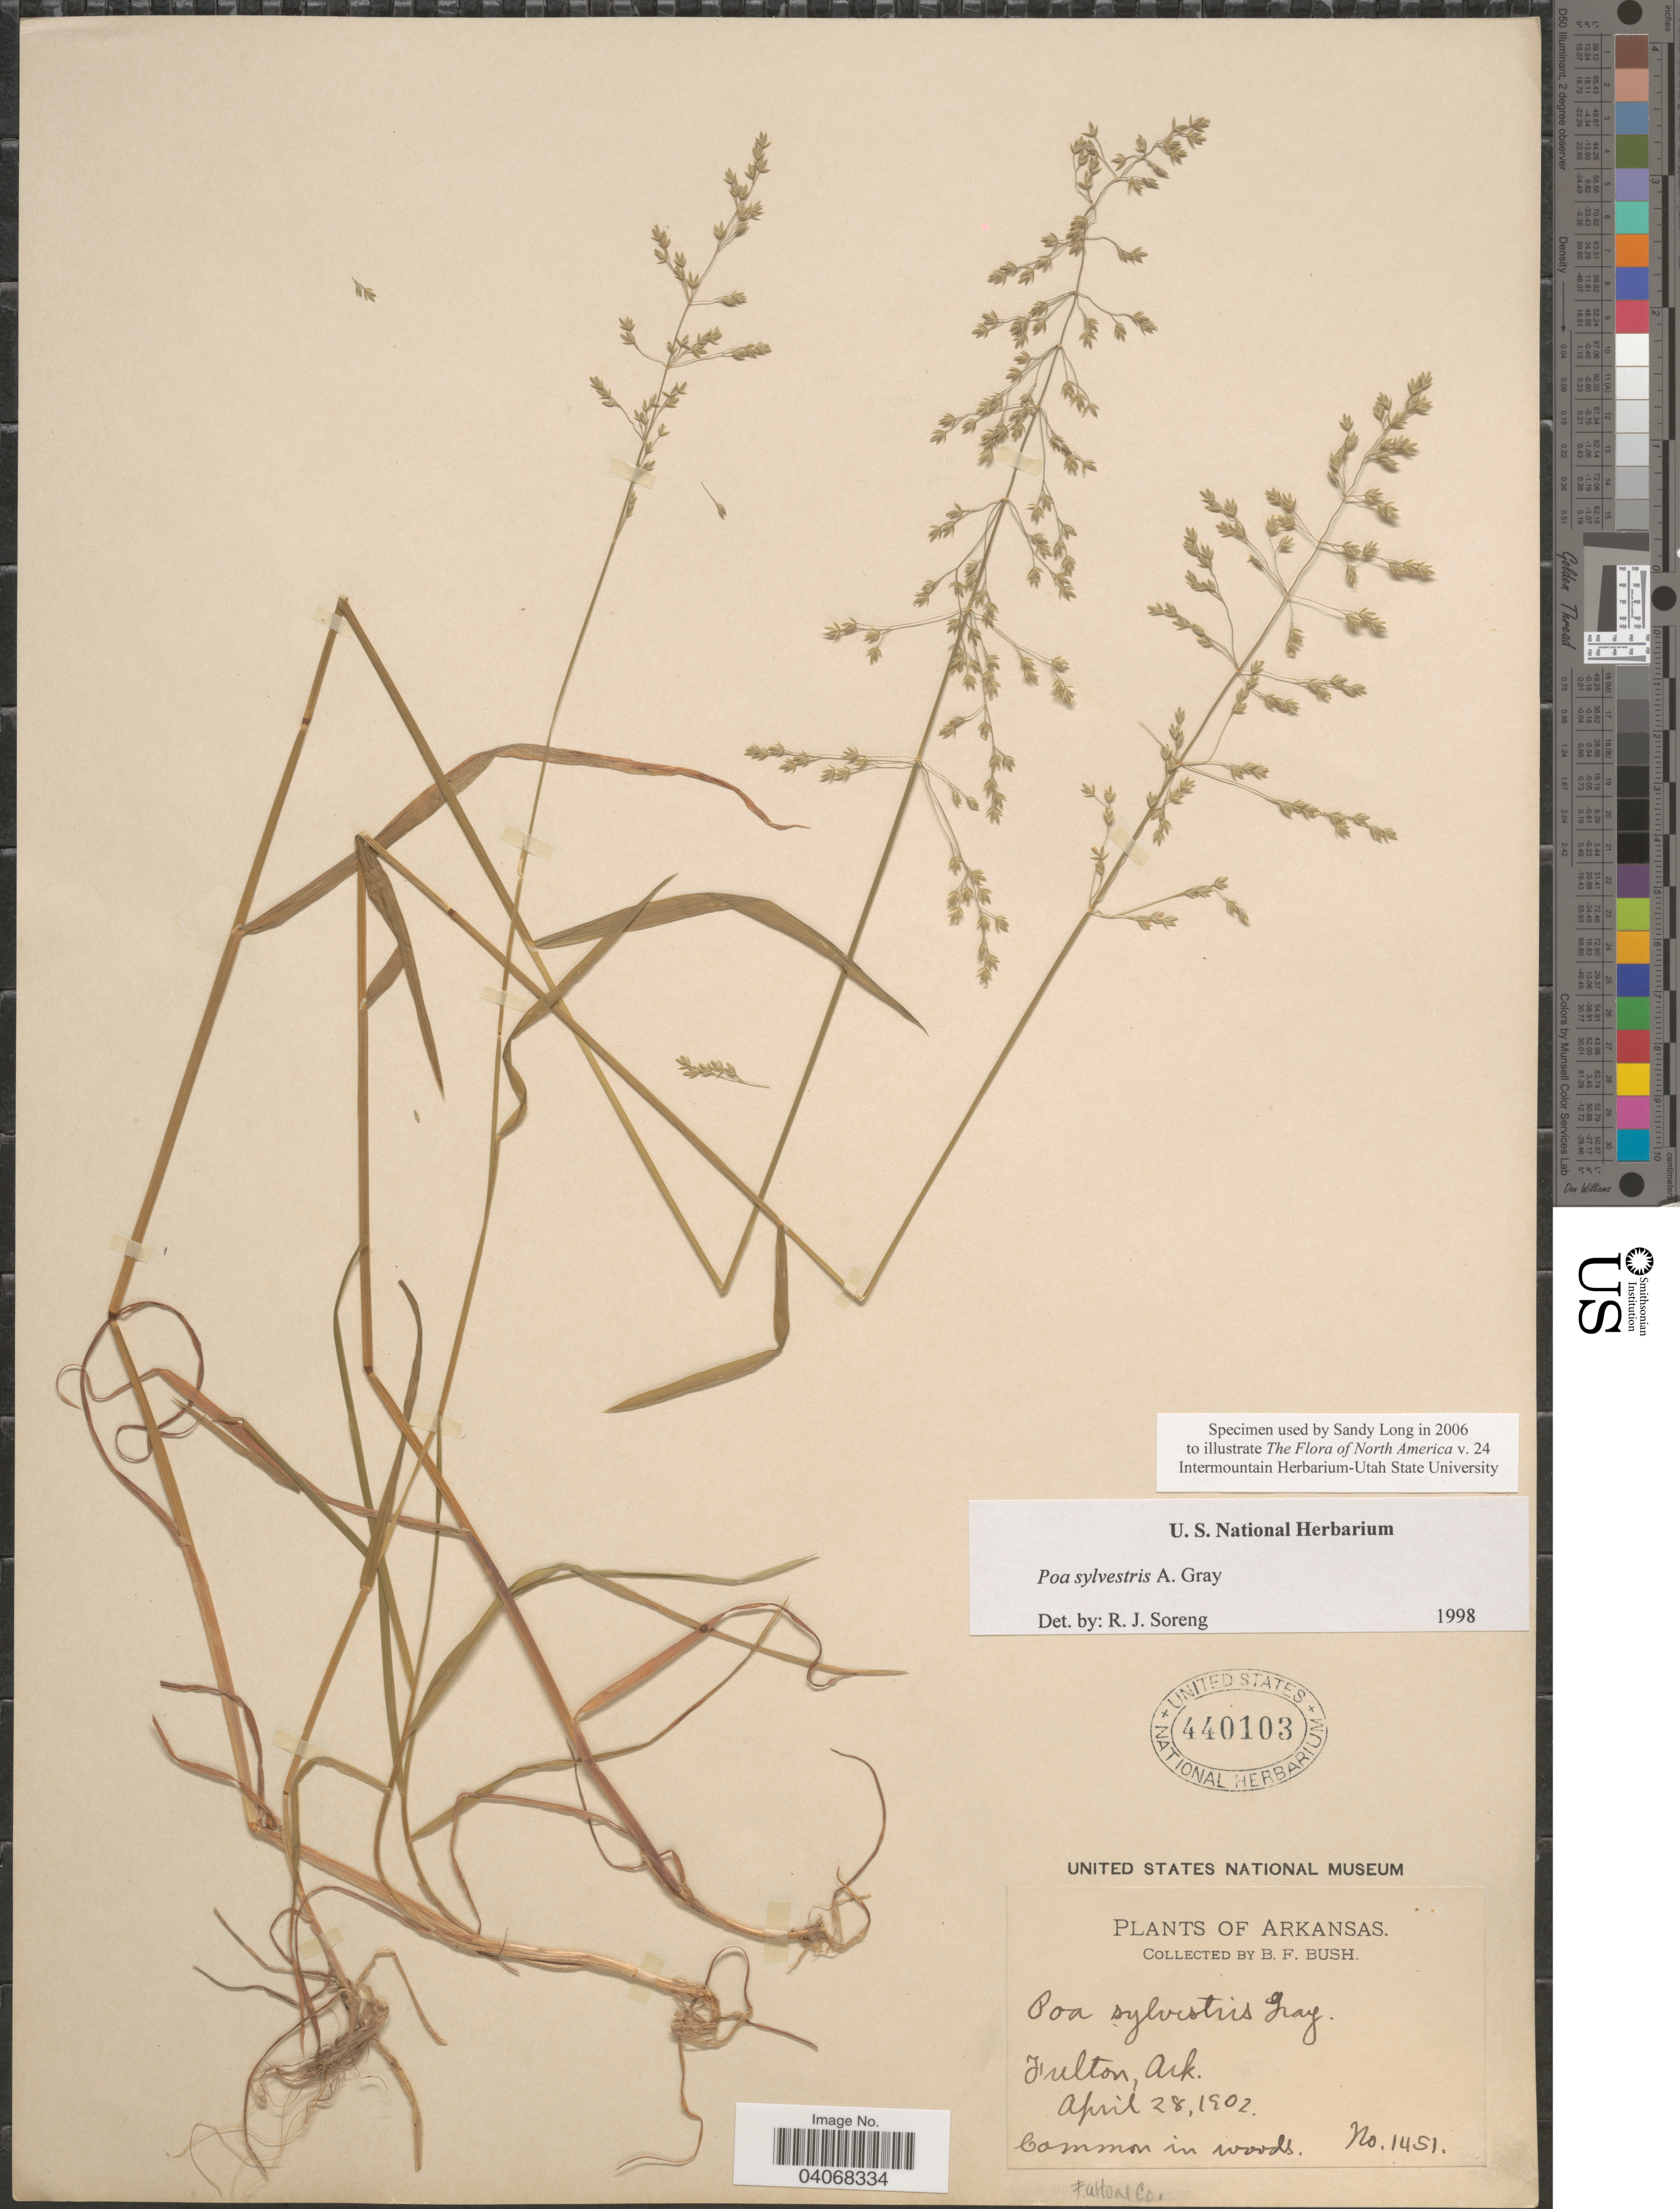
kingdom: Plantae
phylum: Tracheophyta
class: Liliopsida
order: Poales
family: Poaceae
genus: Poa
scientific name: Poa sylvestris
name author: A. Gray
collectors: B. F. Bush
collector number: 1451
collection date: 1902-04-28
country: United States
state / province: Arkansas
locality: Fulton. Common in woods. Fulton Co.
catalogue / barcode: US 440103